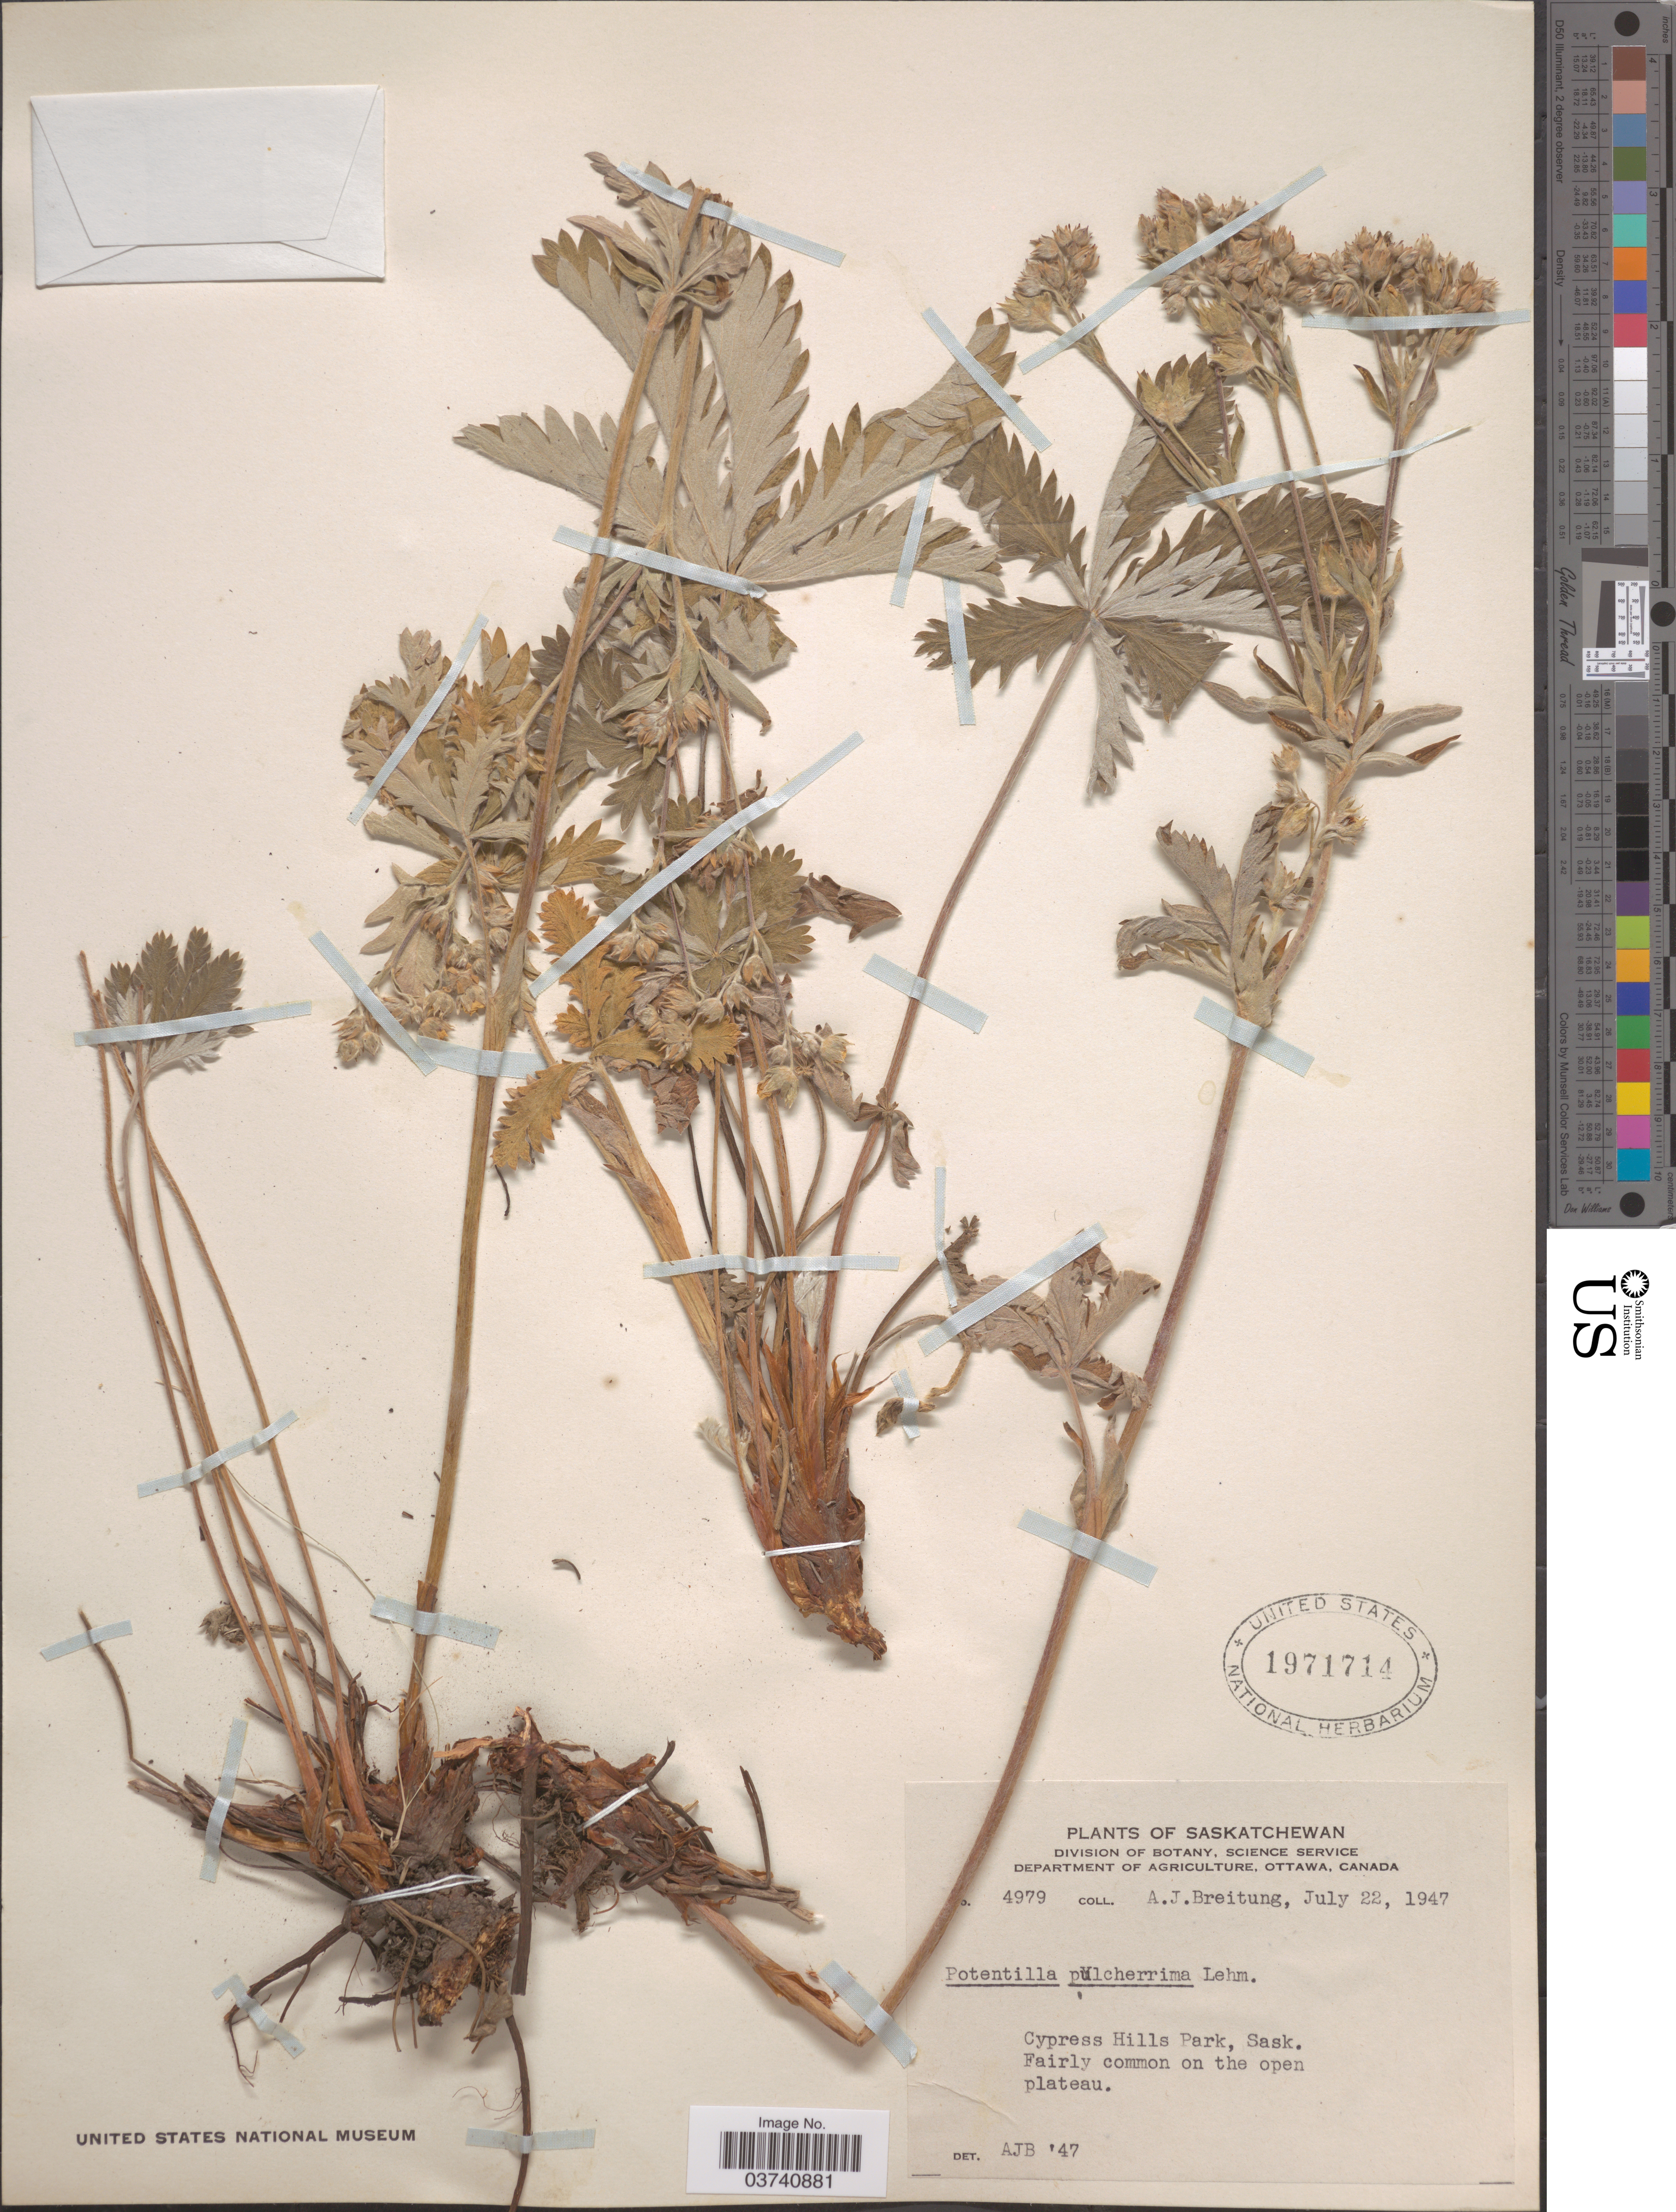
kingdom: Plantae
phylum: Tracheophyta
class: Magnoliopsida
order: Rosales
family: Rosaceae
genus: Potentilla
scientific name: Potentilla pulcherrima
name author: Lehm.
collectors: A. Breitung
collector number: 4979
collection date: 1947-07-22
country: Canada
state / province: Saskatchewan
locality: Cypress Hills Park.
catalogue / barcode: US 1971714